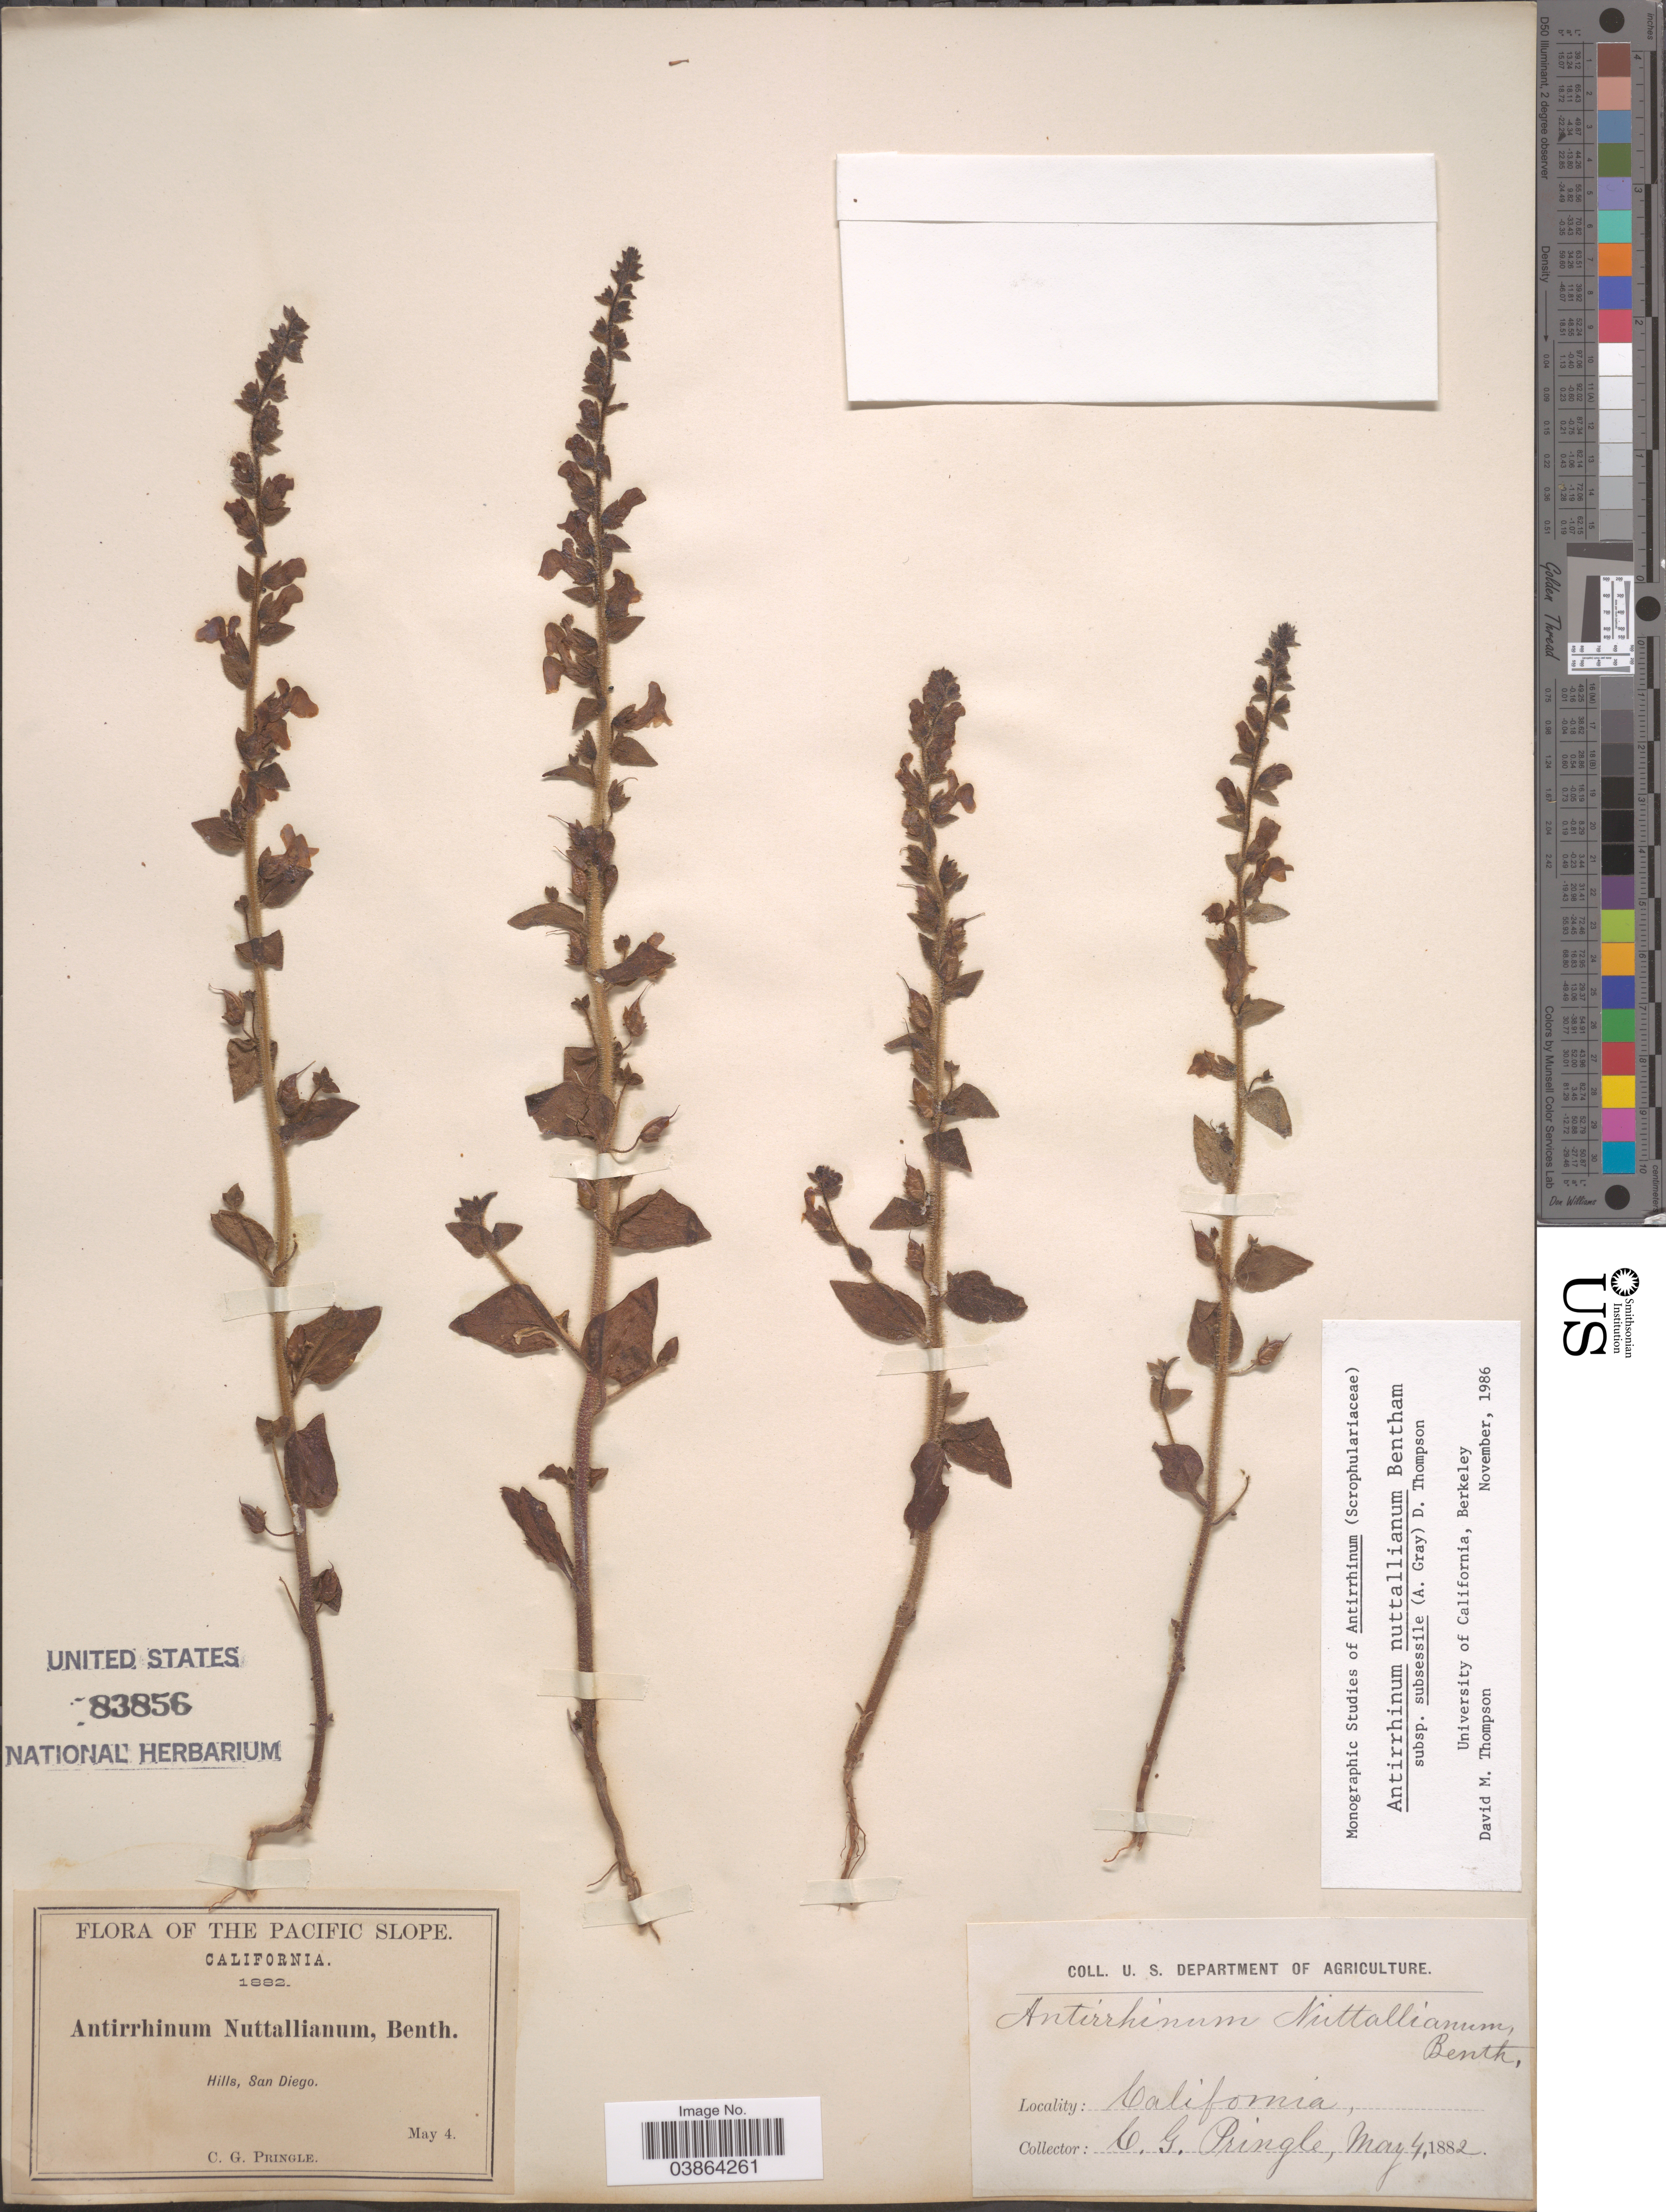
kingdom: Plantae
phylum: Tracheophyta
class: Magnoliopsida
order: Lamiales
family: Plantaginaceae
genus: Sairocarpus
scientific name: Sairocarpus nuttallianus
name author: (Benth.) D.A. Sutton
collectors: C. G. Pringle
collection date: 1882-05-04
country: United States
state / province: California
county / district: San Diego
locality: The Pacific Slope. Hills, San Diego.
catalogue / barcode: US 83856